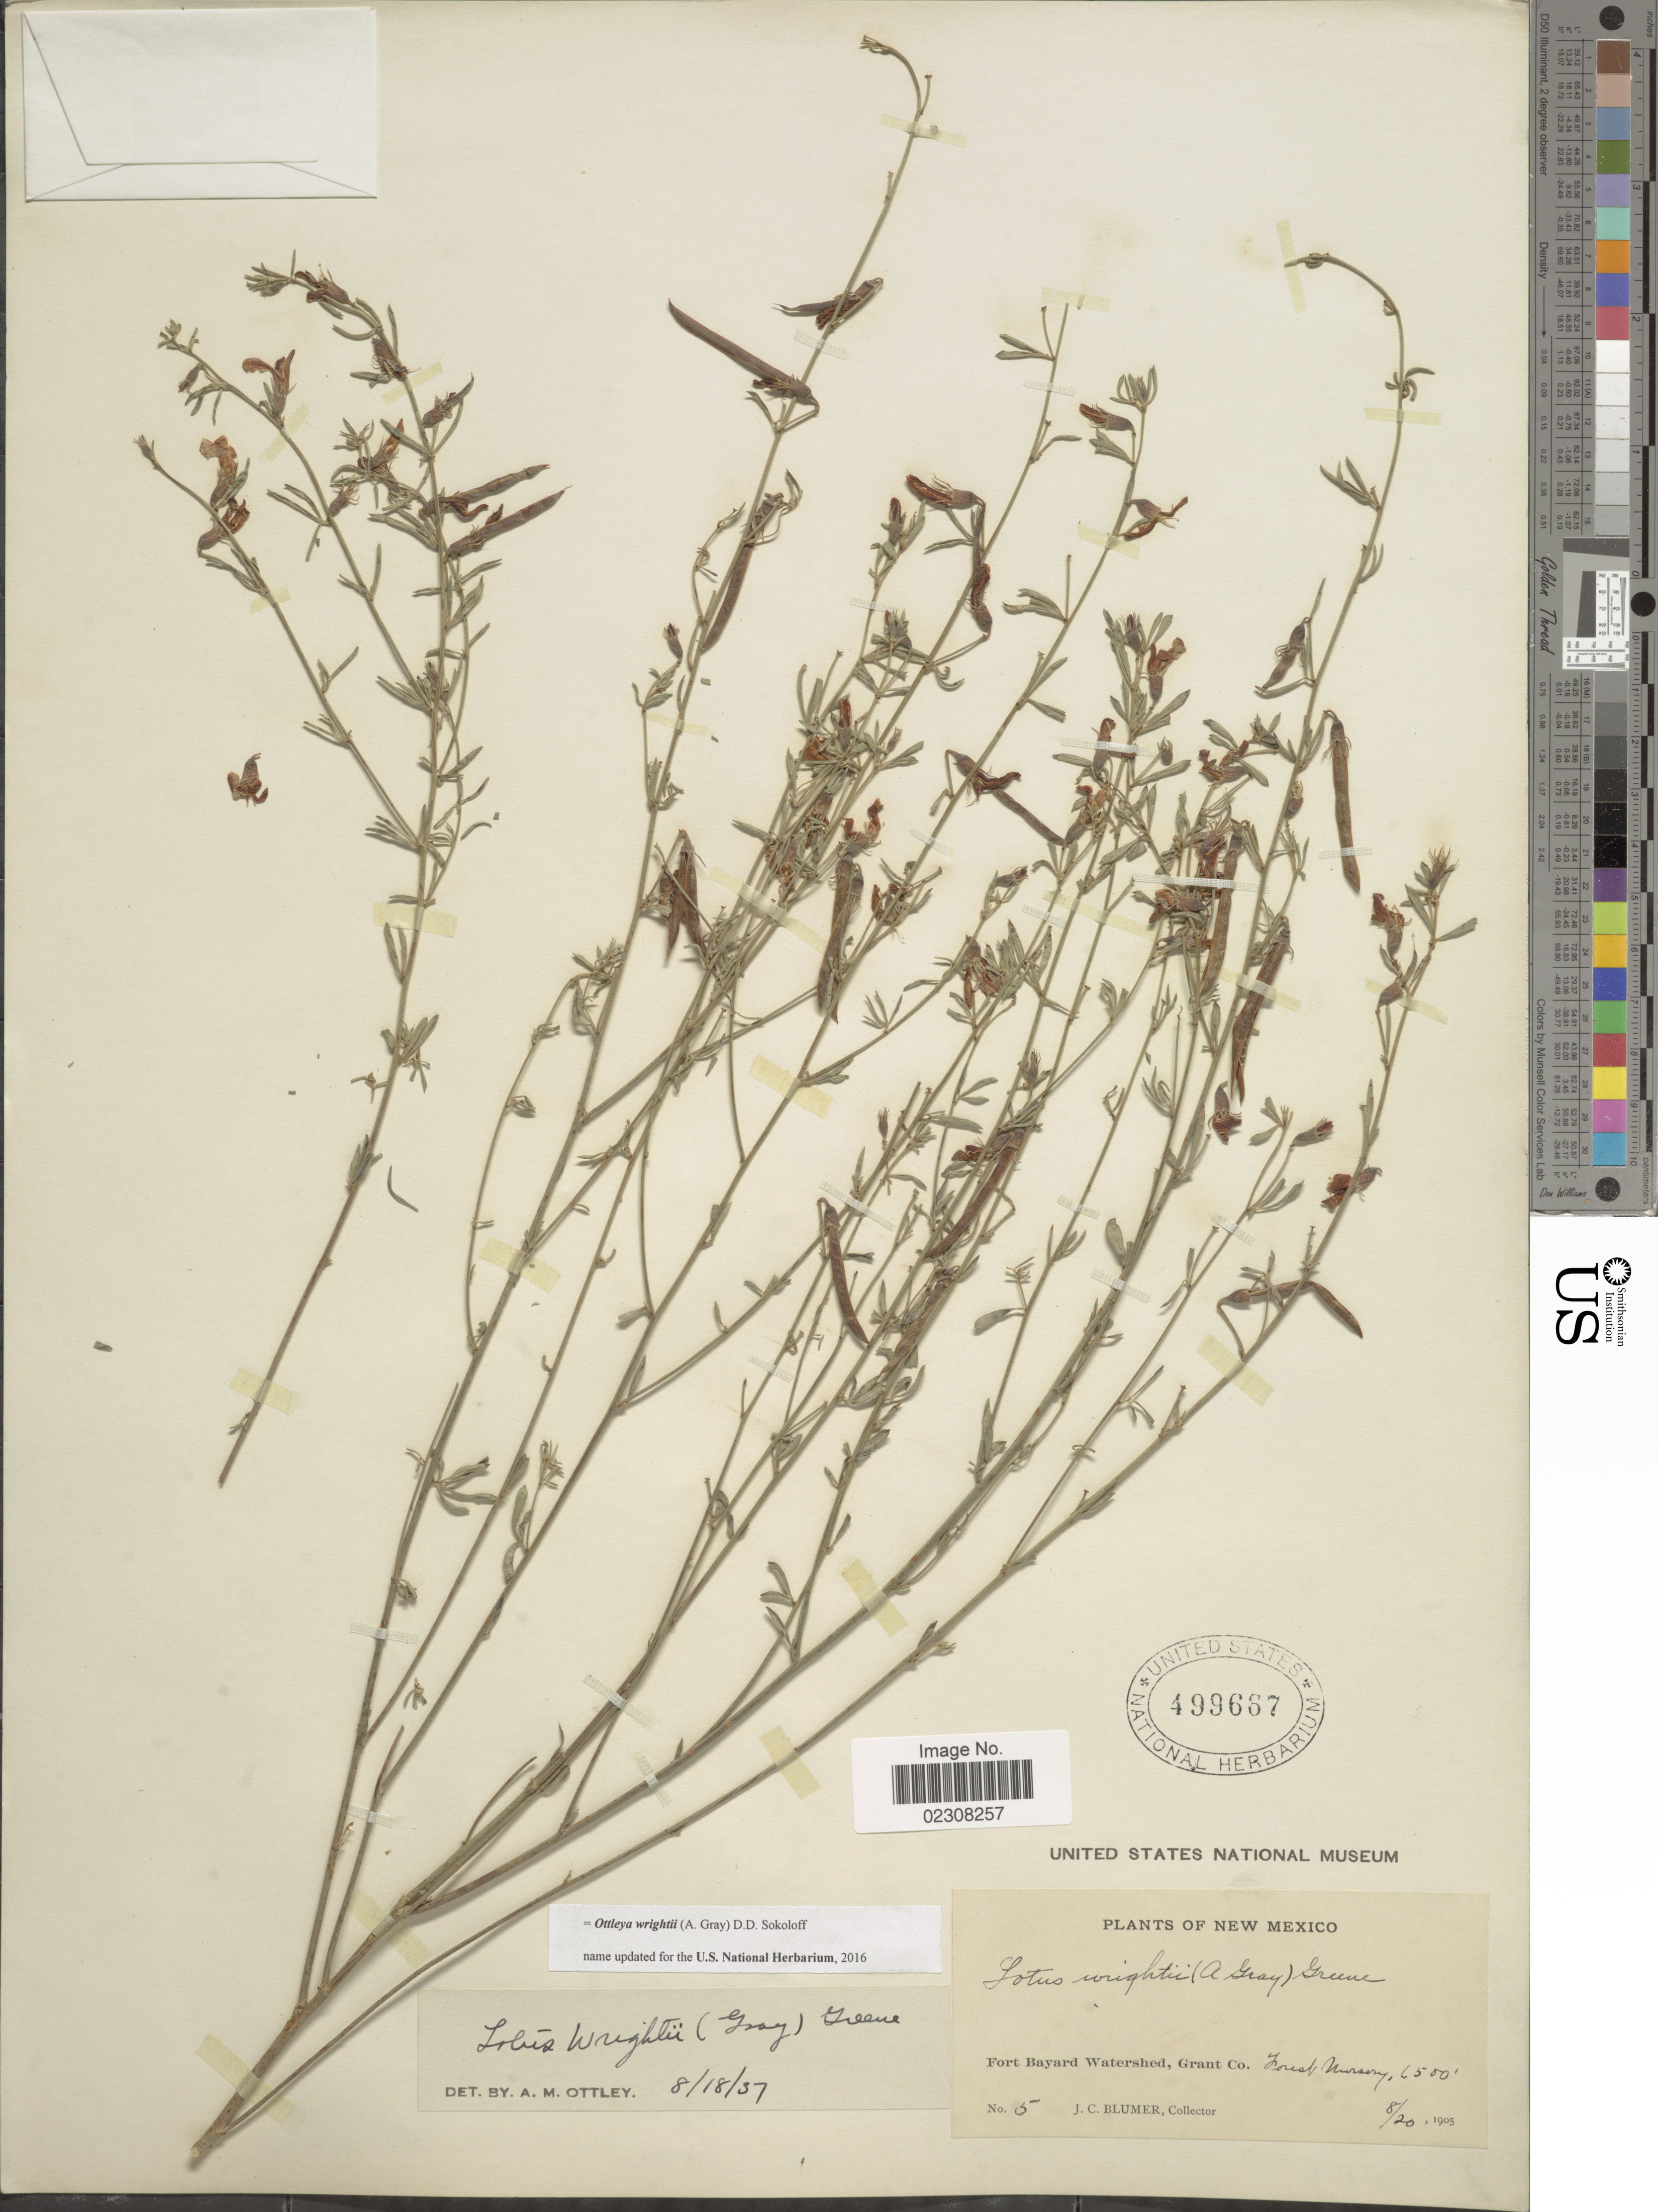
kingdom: Plantae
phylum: Tracheophyta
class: Magnoliopsida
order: Fabales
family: Fabaceae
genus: Ottleya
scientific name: Ottleya wrightii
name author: (A. Gray) D.D. Sokoloff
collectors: J. C. Blumer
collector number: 4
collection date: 1905-08-20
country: United States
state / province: New Mexico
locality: Fort Bayard Watershed, Grant Co., Forest Nursery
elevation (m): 152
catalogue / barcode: US 499667